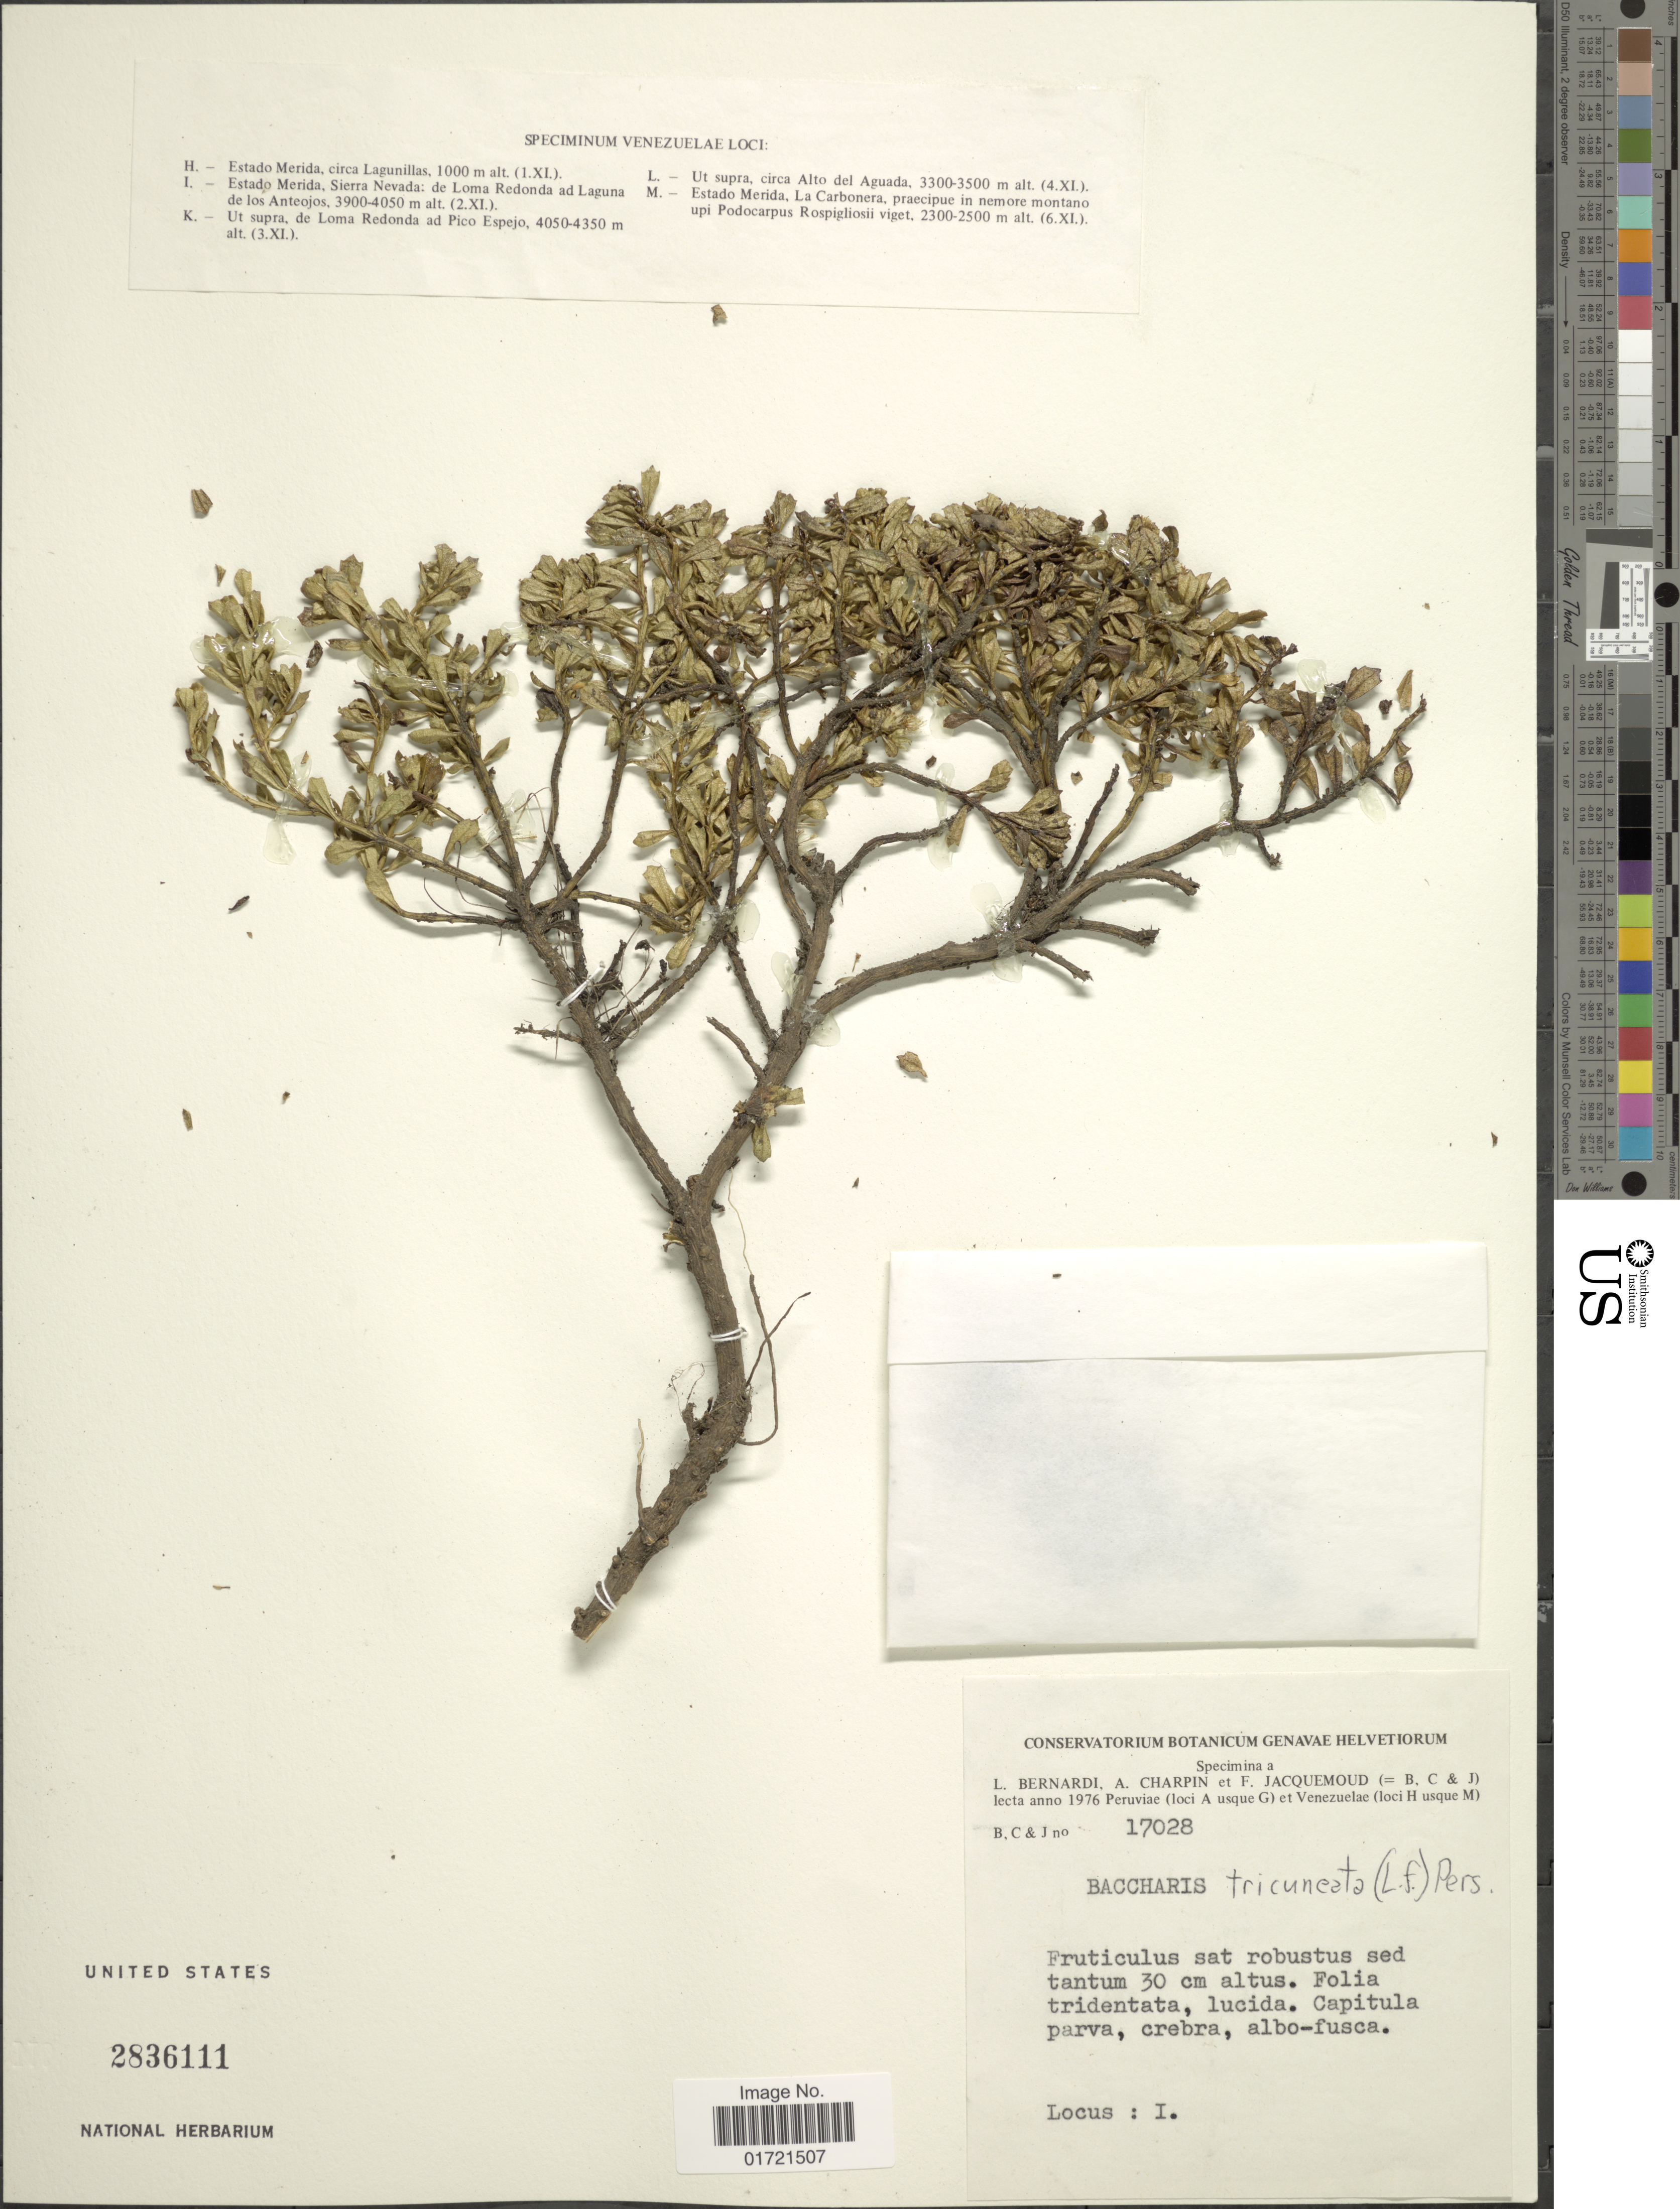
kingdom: Plantae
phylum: Tracheophyta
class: Magnoliopsida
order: Asterales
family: Asteraceae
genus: Baccharis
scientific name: Baccharis tricuneata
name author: (L. f.) Pers.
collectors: L. Bernardi, A. Charpin & F. Jacquemoud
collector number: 17028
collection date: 1976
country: Venezuela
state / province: Mérida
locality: Sierra Nevada: de Loma Redonda ad Laguna de los Anteojos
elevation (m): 3900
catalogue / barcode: US 2836111